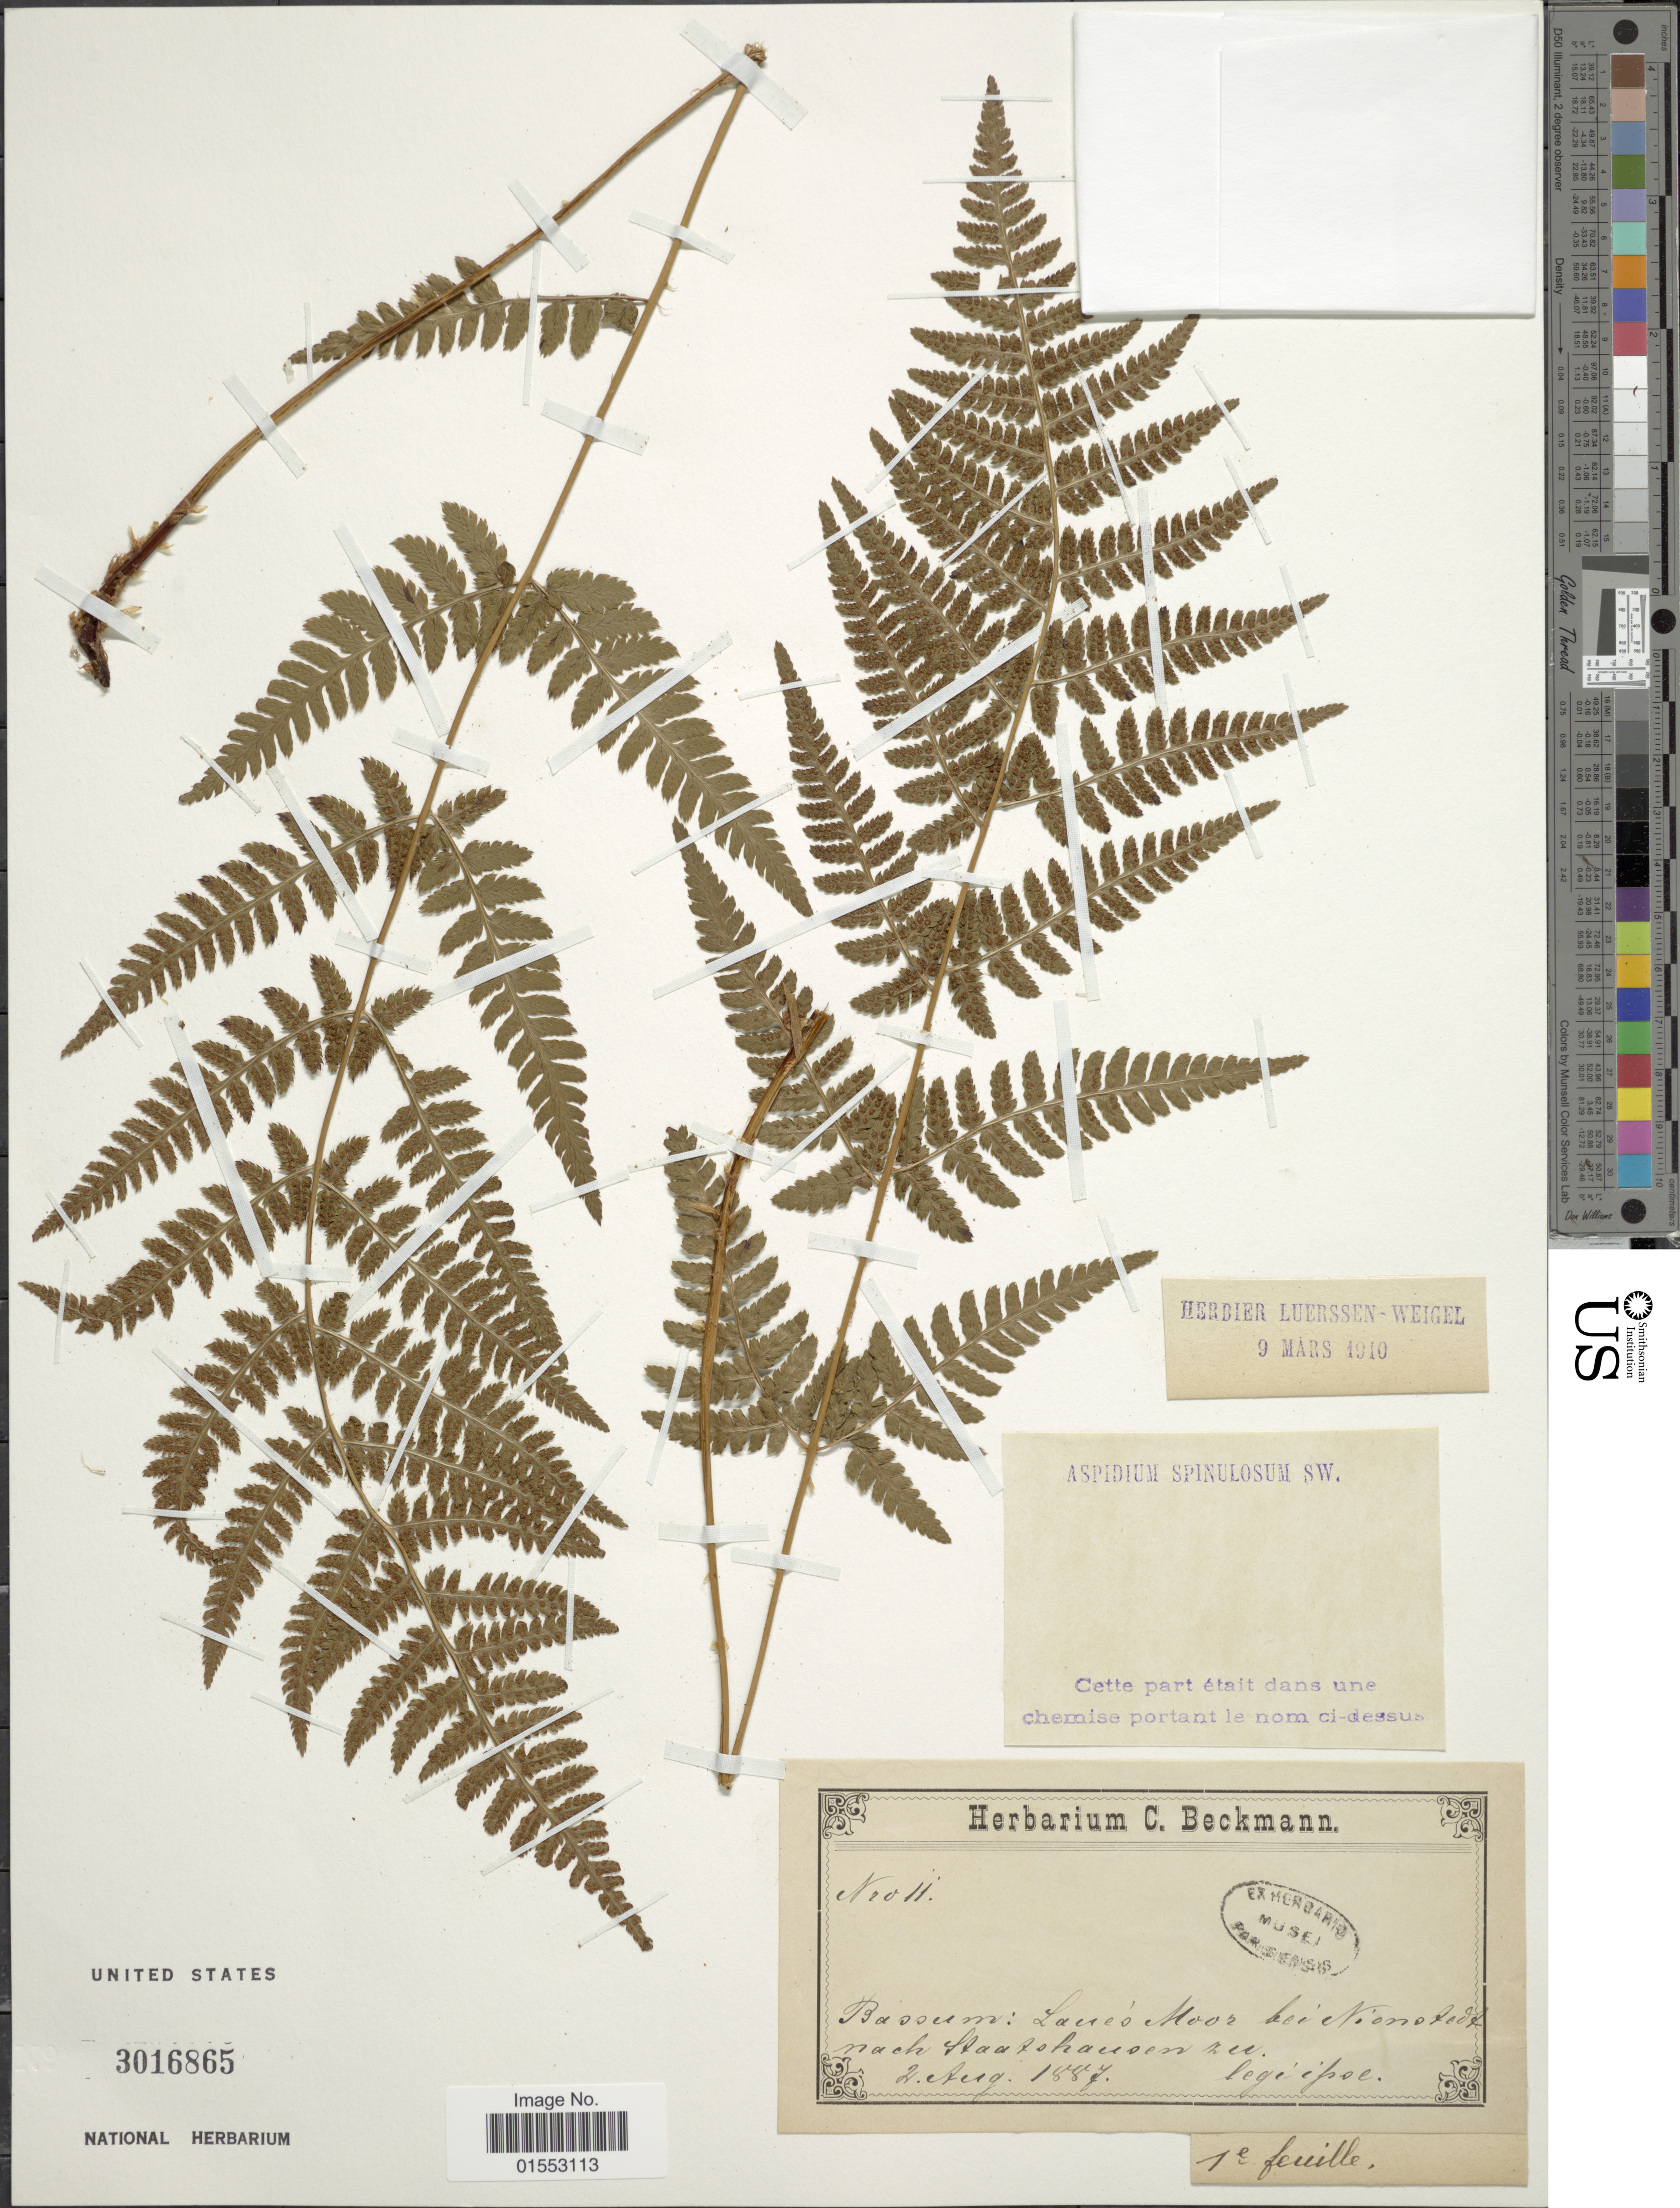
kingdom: Plantae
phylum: Tracheophyta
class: Polypodiopsida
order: Polypodiales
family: Dryopteridaceae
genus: Dryopteris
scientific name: Dryopteris carthusiana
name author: (Villars) H.P. Fuchs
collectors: ex herb. C. Beckmann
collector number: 11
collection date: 1887-08-02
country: Germany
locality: Bassum: Lausenmoes berickstedt nach Staathausen zee [interpreted]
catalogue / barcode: US 3016865